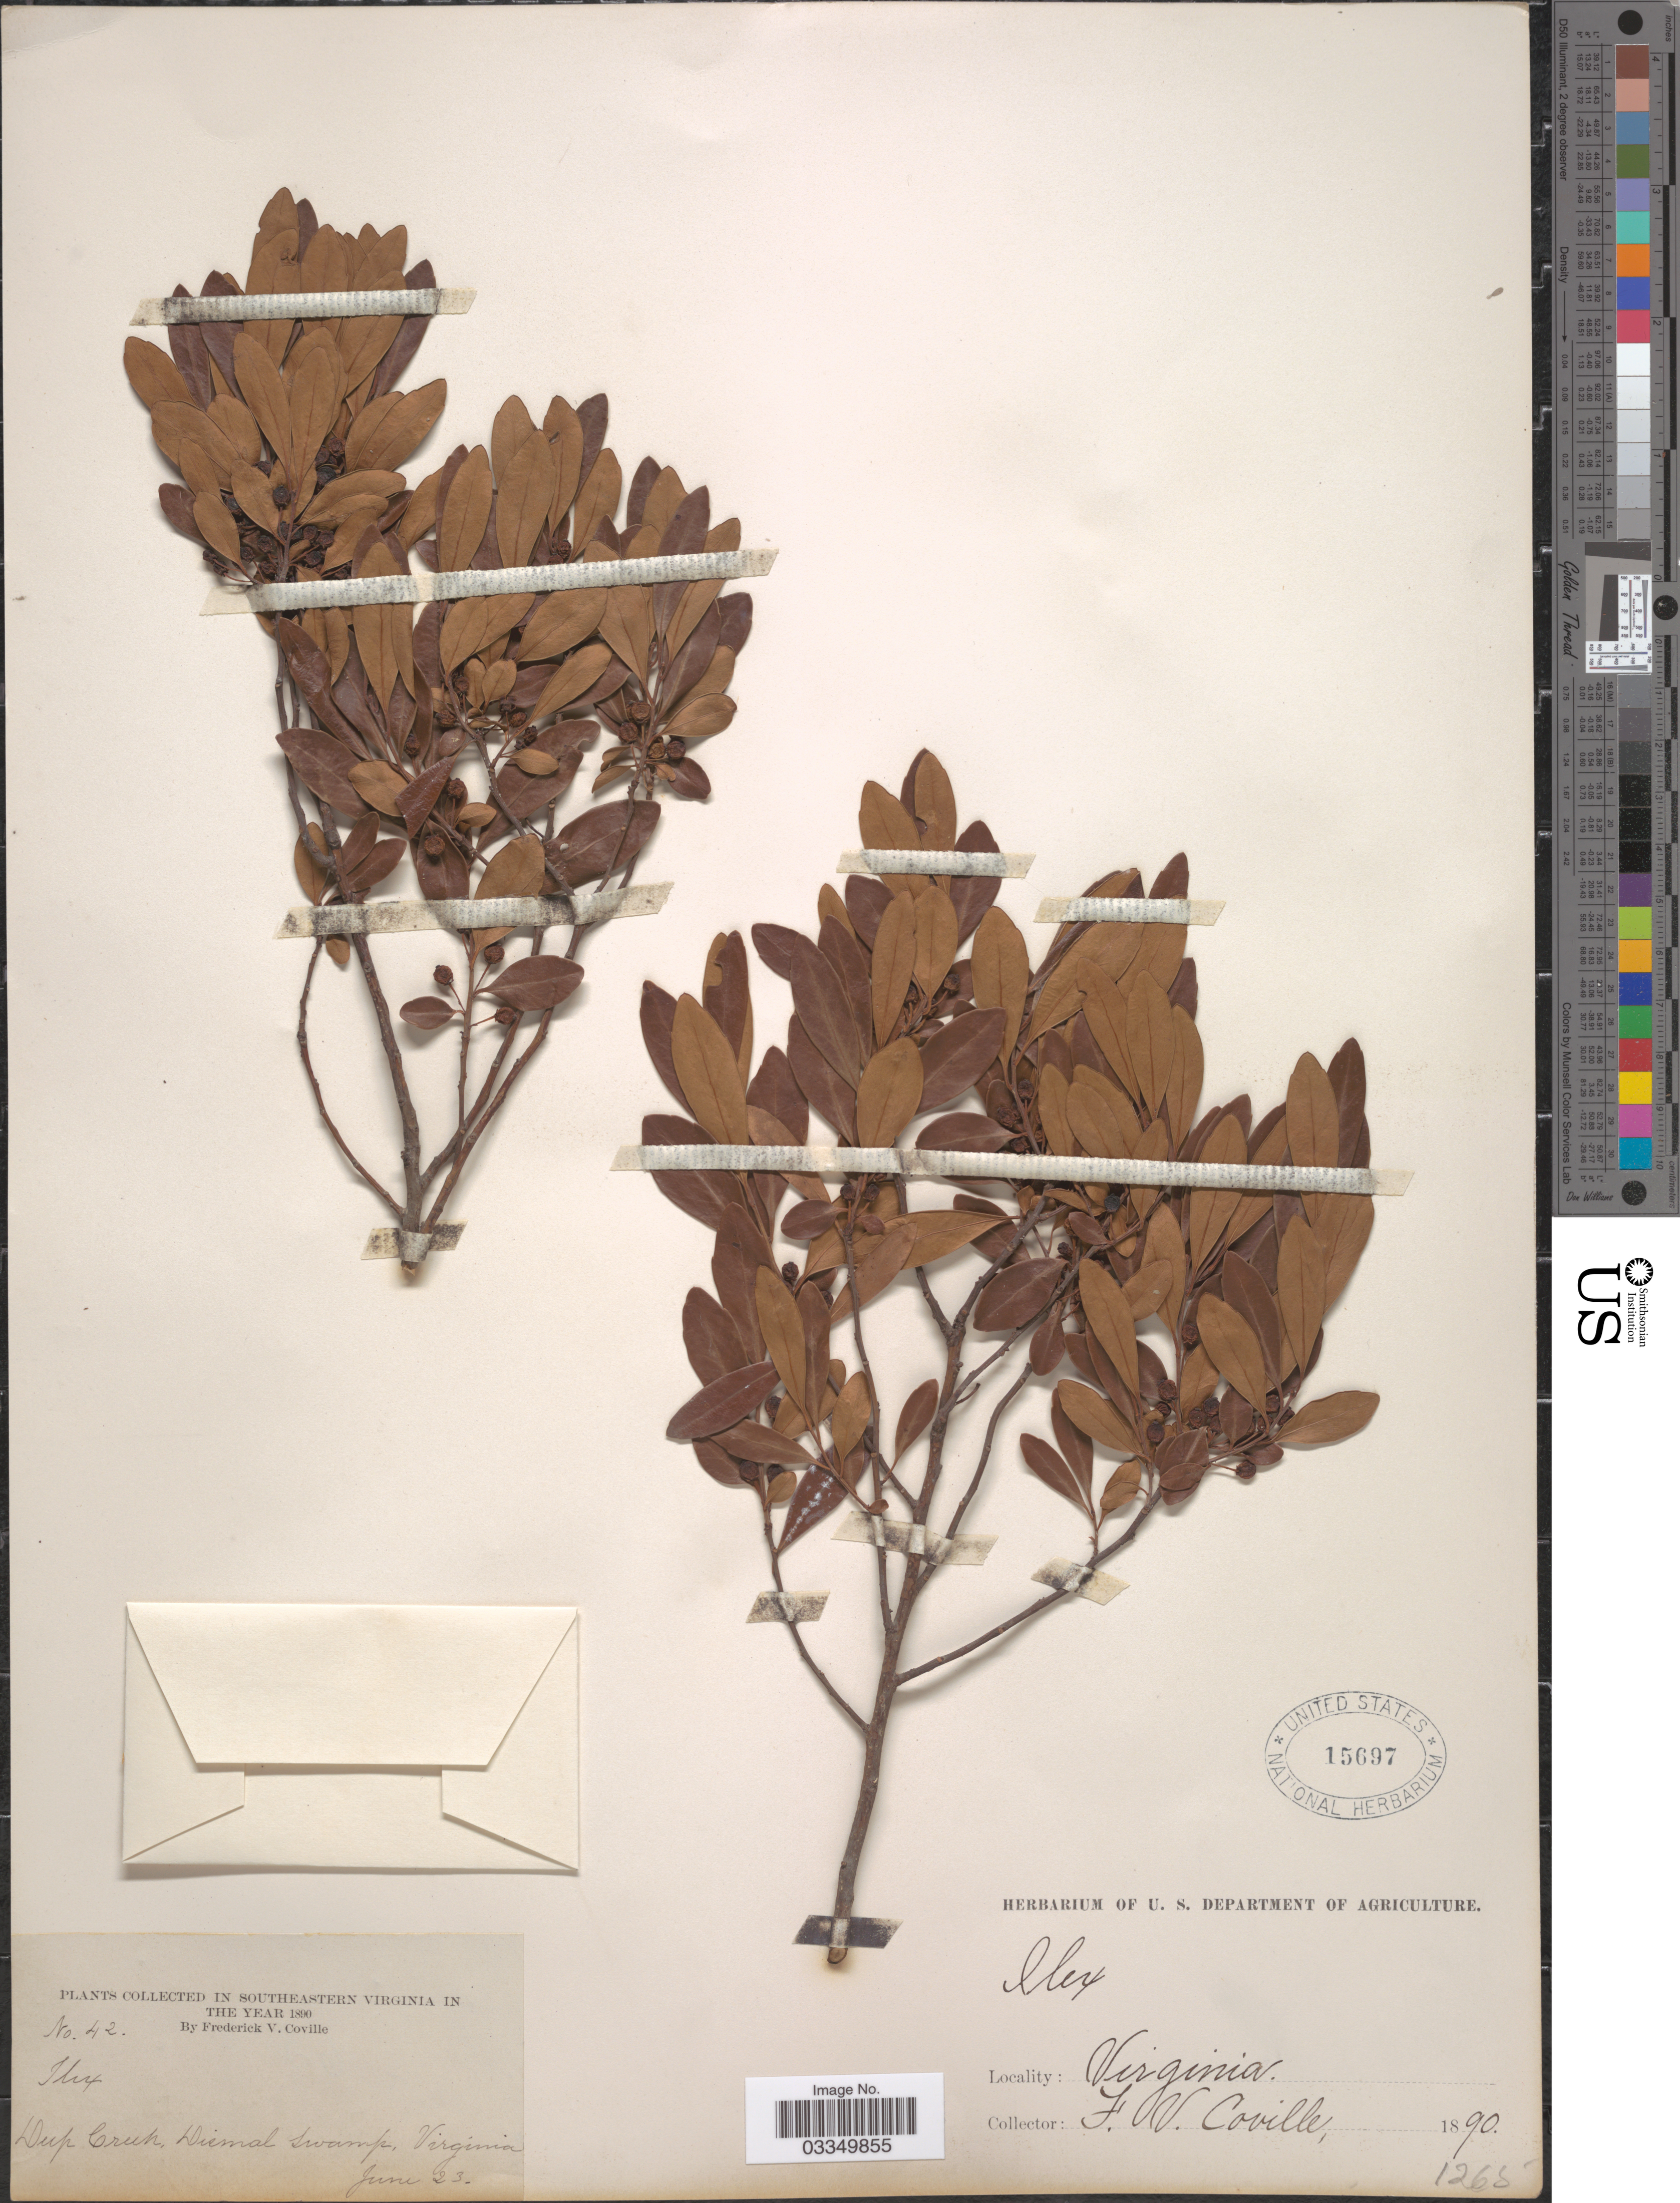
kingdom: Plantae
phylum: Tracheophyta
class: Magnoliopsida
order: Aquifoliales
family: Aquifoliaceae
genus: Ilex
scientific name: Ilex glabra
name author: (L.) A. Gray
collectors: F. V. Coville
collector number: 42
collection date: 1890-06-23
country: United States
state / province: Virginia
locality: Southeastern Virginia. Deep Creek, Dismal Swamp.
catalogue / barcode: US 15697